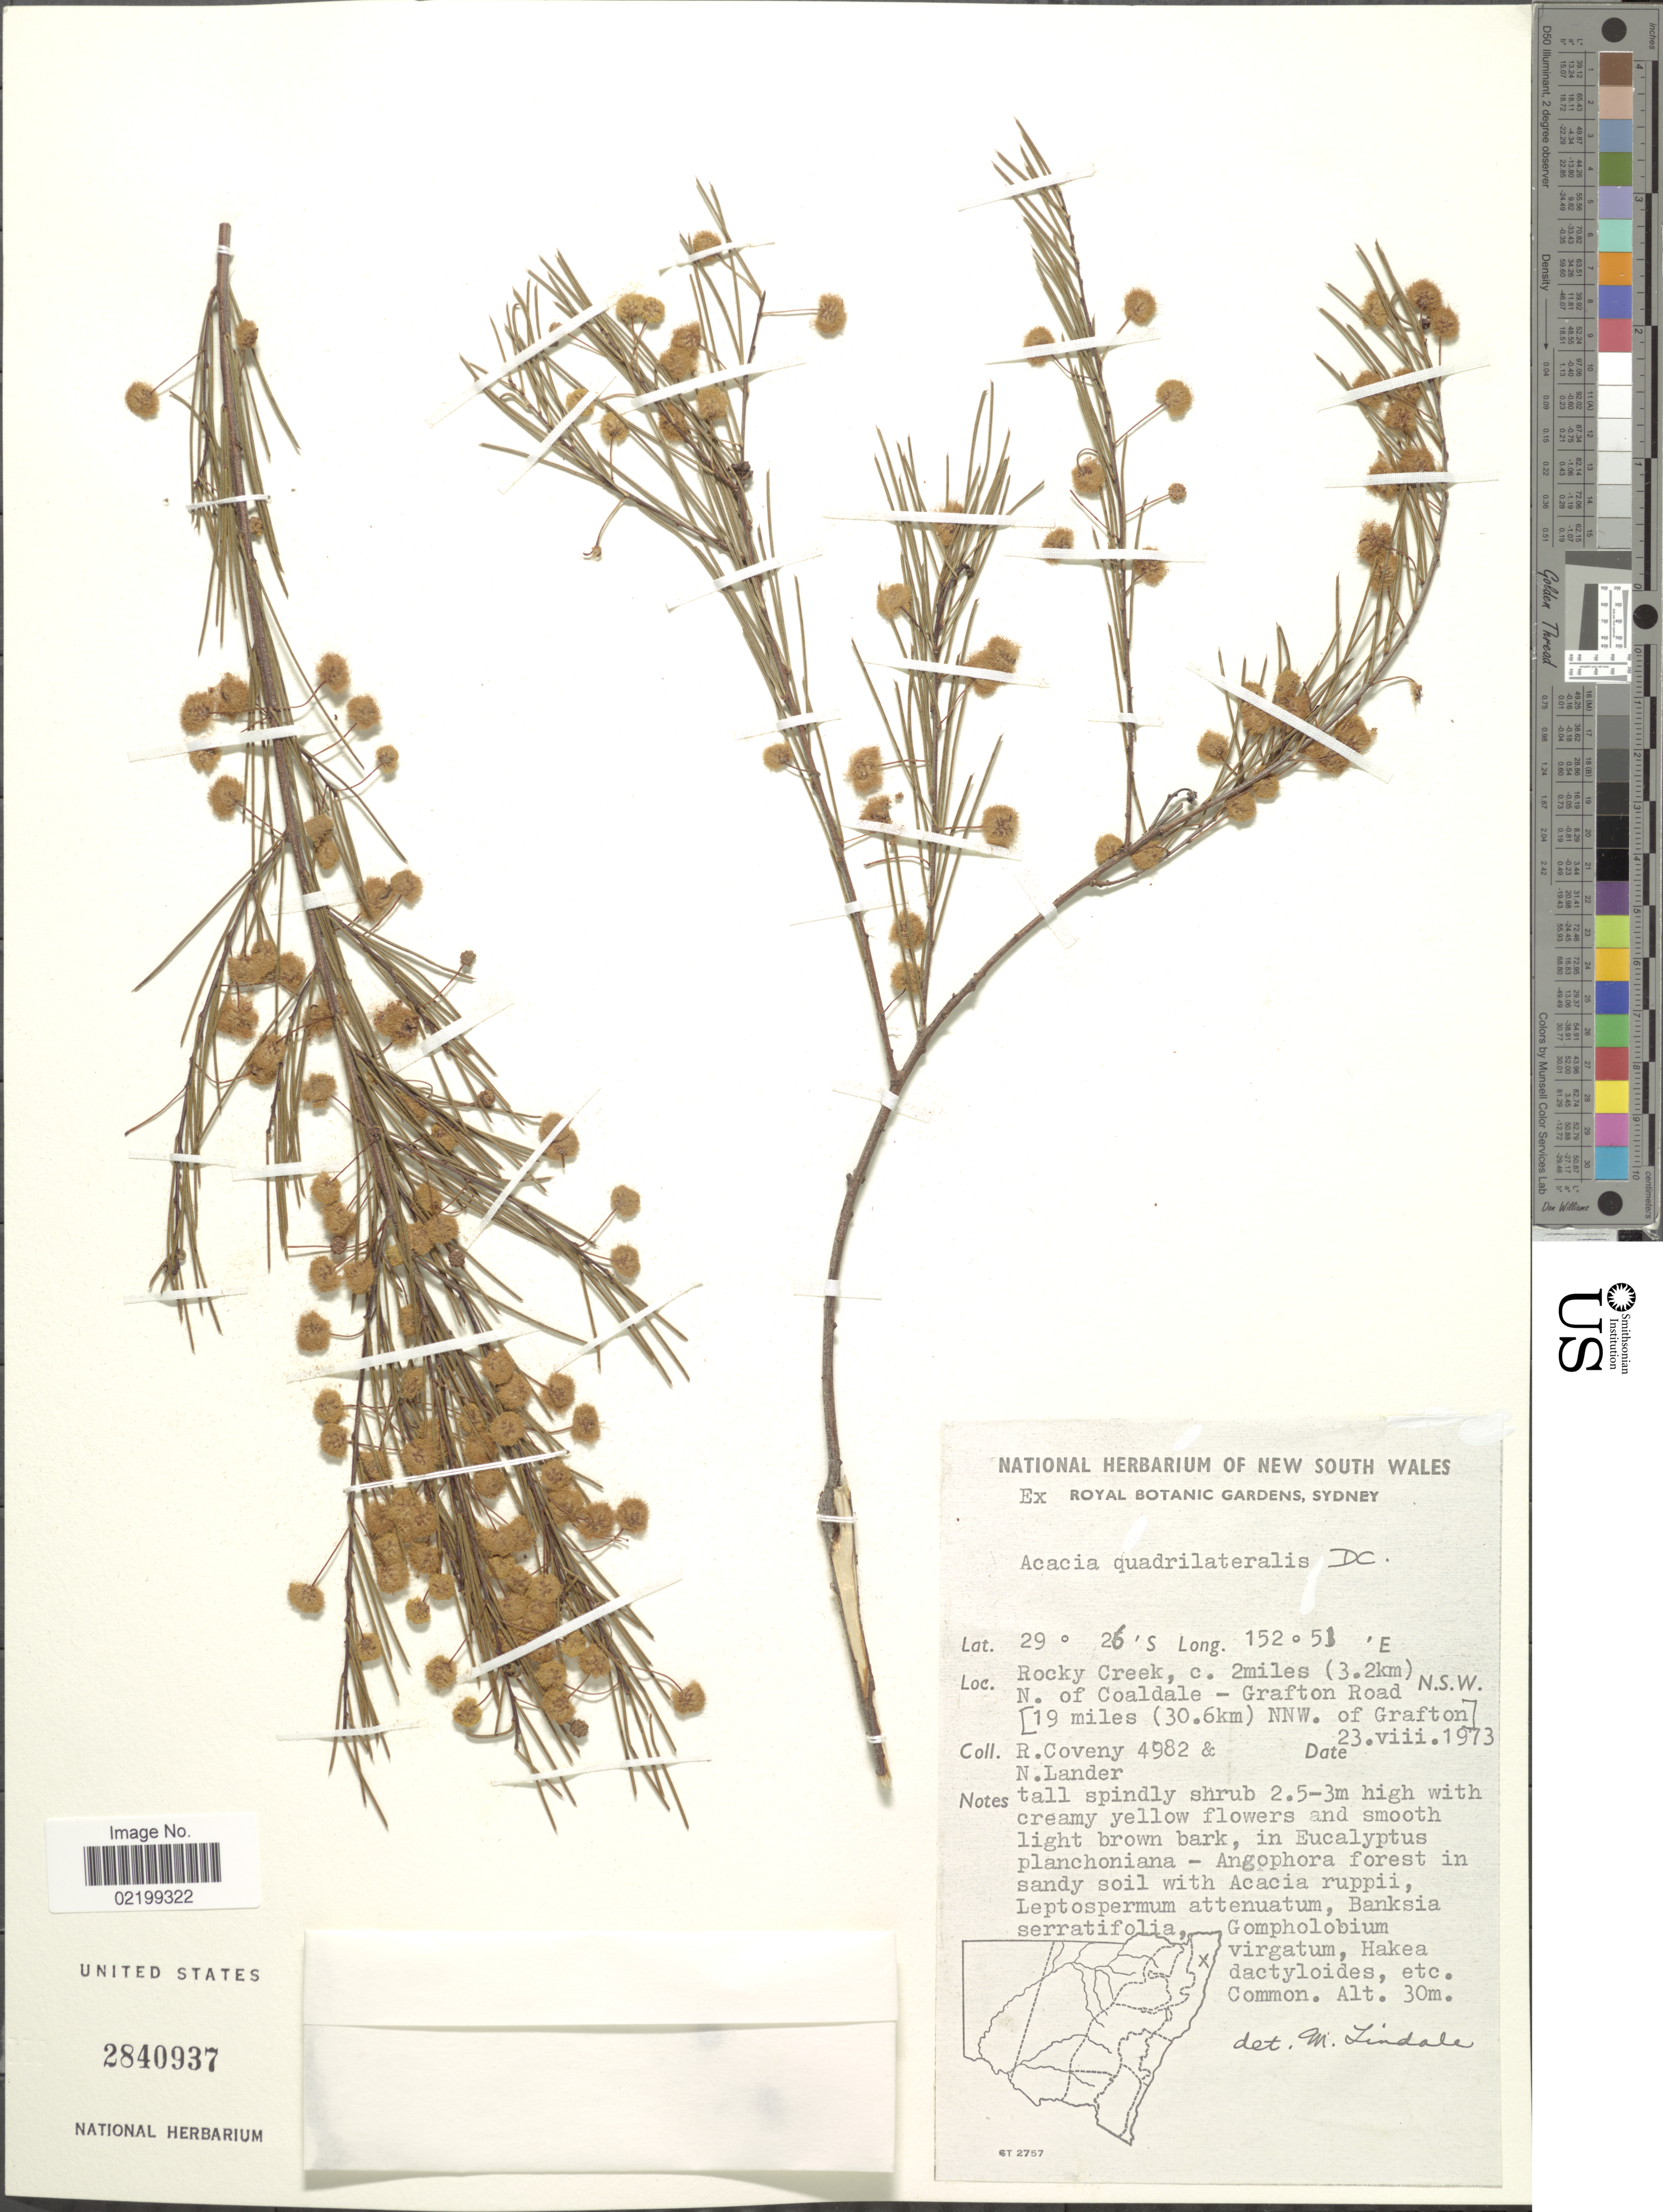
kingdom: Plantae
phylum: Tracheophyta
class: Magnoliopsida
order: Fabales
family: Fabaceae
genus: Acacia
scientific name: Acacia quadrilateralis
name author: DC.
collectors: R. Coveny & N. Lander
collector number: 4982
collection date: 1973-08-23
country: Australia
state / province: New South Wales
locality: Rocky Creek, c. 2 miles (3.2 km) N. of Coaldale - Grafton Road (19 miles (30.6km) NNW. of Grafton)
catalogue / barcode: US 2840937